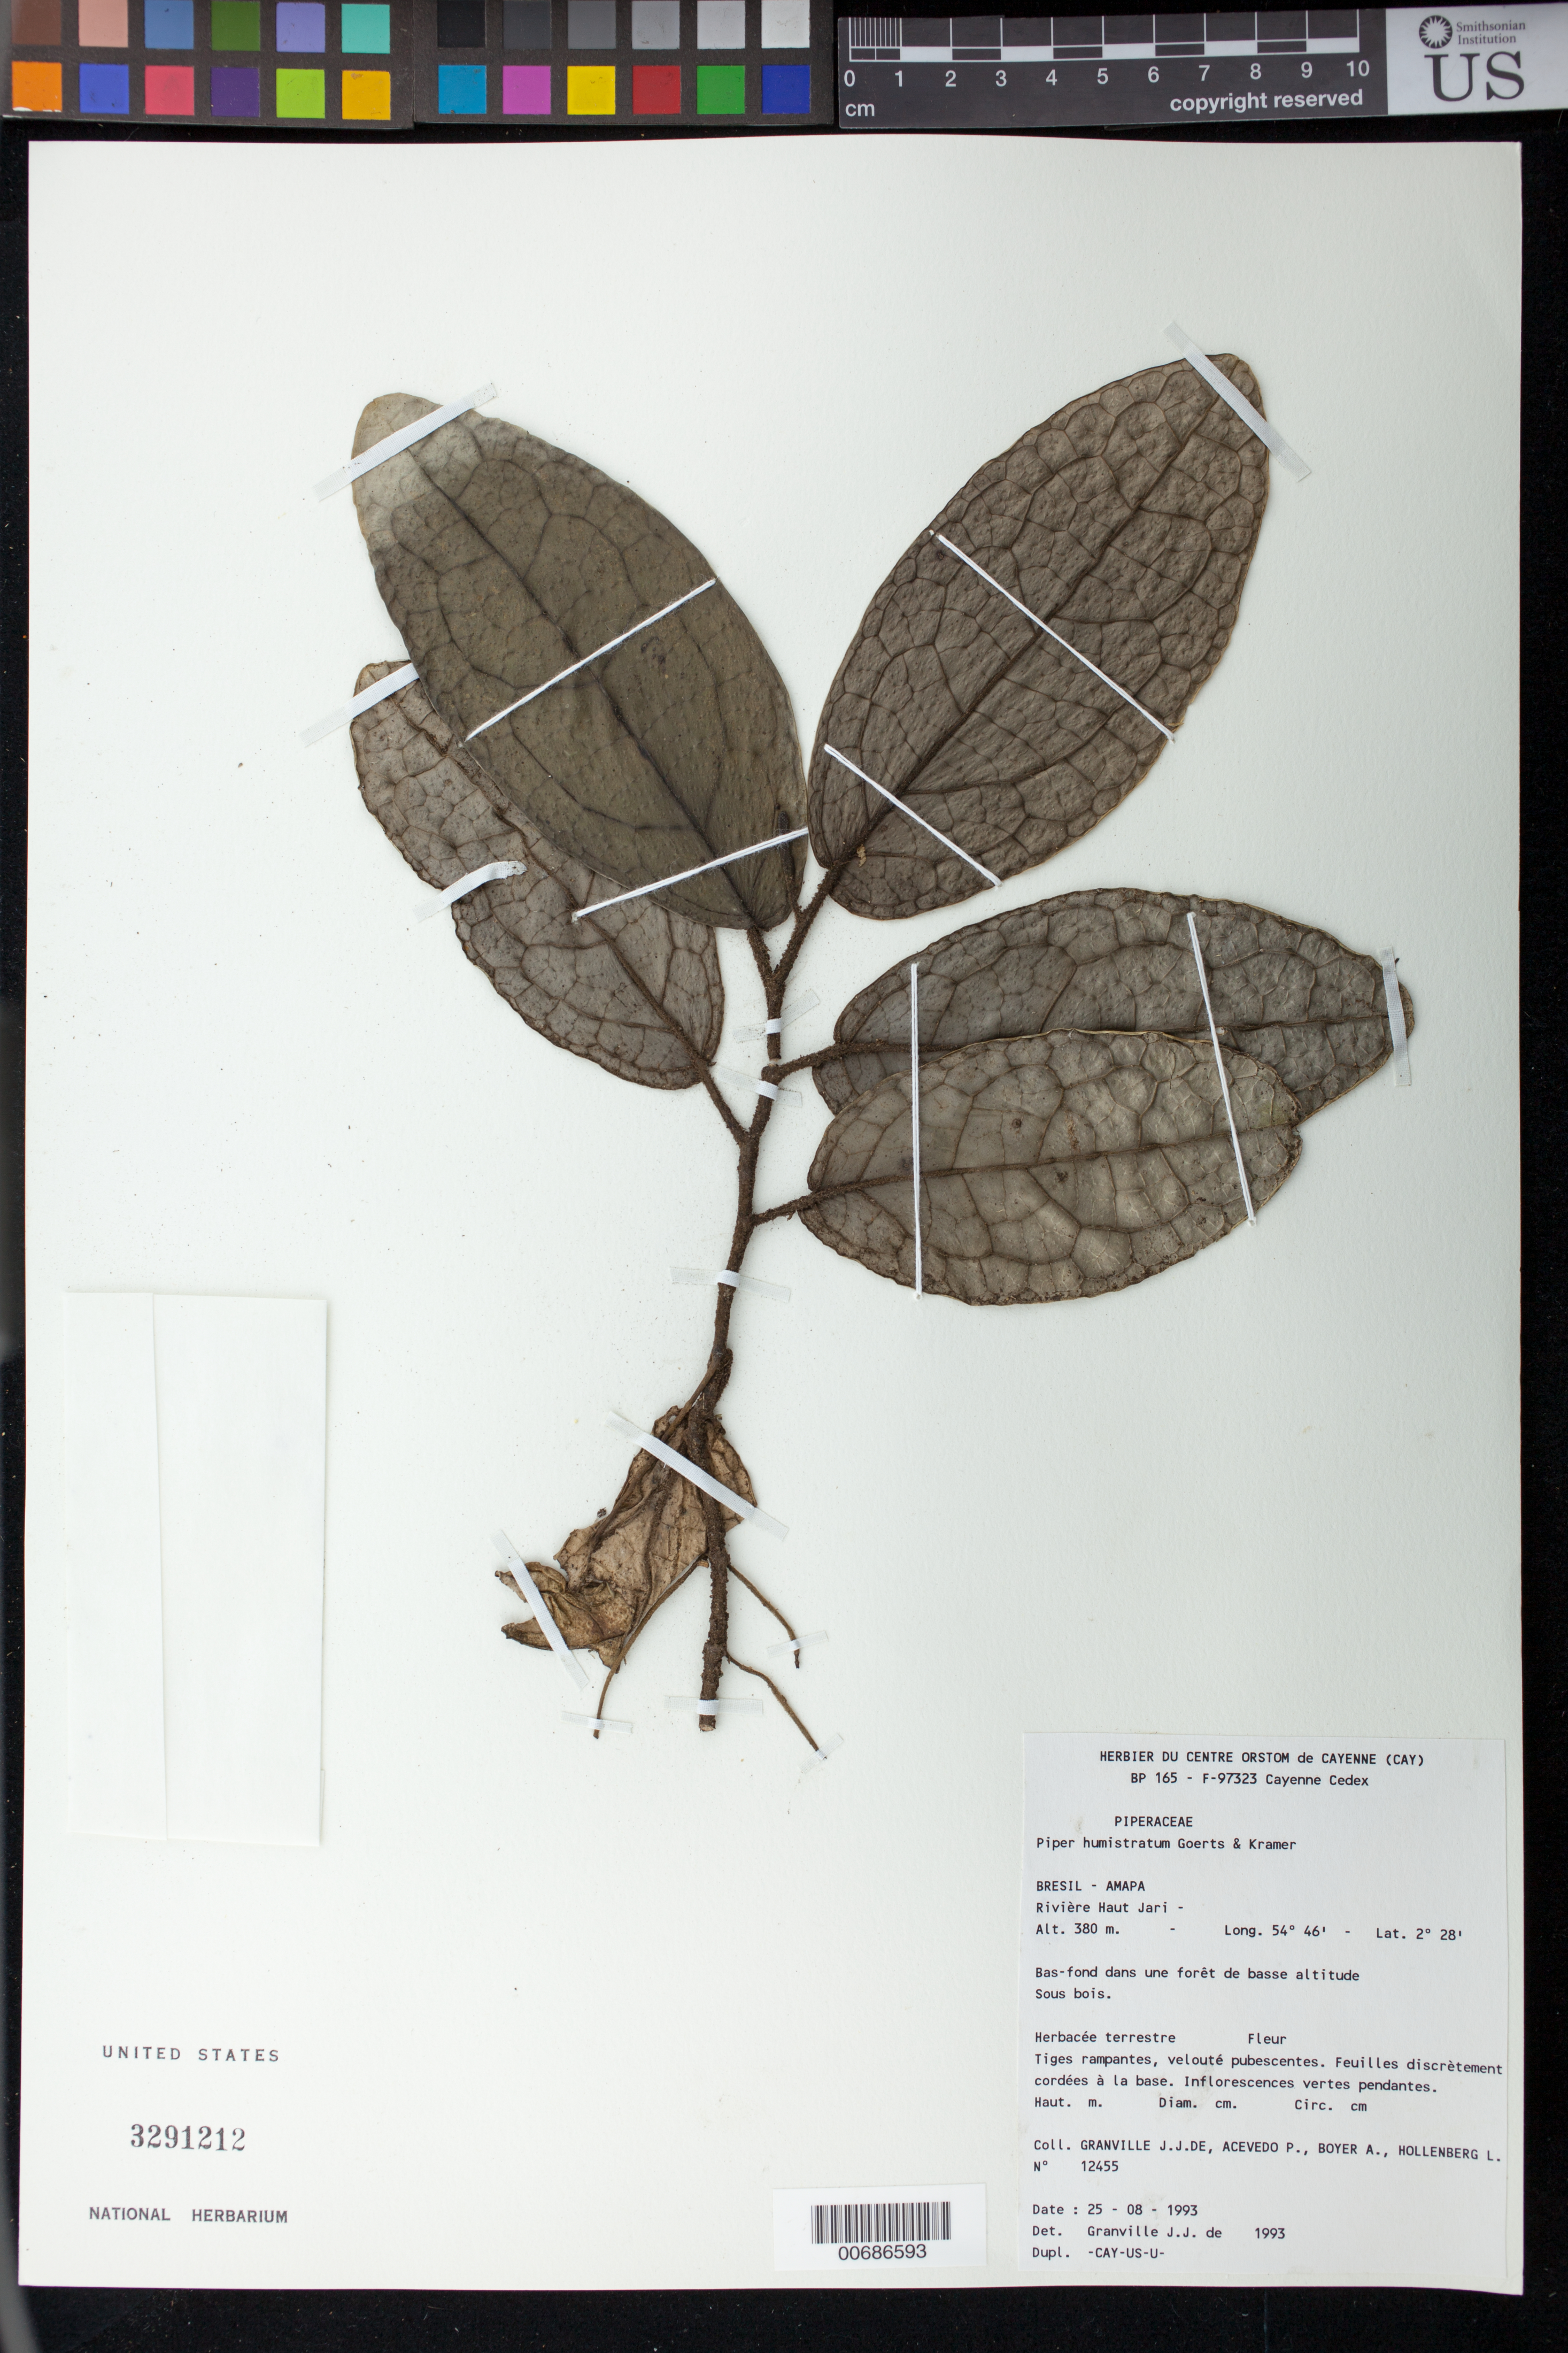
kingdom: Plantae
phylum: Tracheophyta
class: Magnoliopsida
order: Piperales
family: Piperaceae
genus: Piper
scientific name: Piper humistratum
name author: Görts & K.U. Kramer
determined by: Granville, J. J. de, (CAY), Institut de Recherche pour le Developpement (IRD) (FRENCH GUIANA)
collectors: J.-J. de Granville, P. Acevedo-Rodr., A. Boyer & L. Hollenberg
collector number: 12455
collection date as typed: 25-Aug-93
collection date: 1993-08-25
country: Brazil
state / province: Amapá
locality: Rivière Haut Jari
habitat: Bas-fond dans une forêt de basse altitude. Sous bois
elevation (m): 380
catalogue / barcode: US 3291212